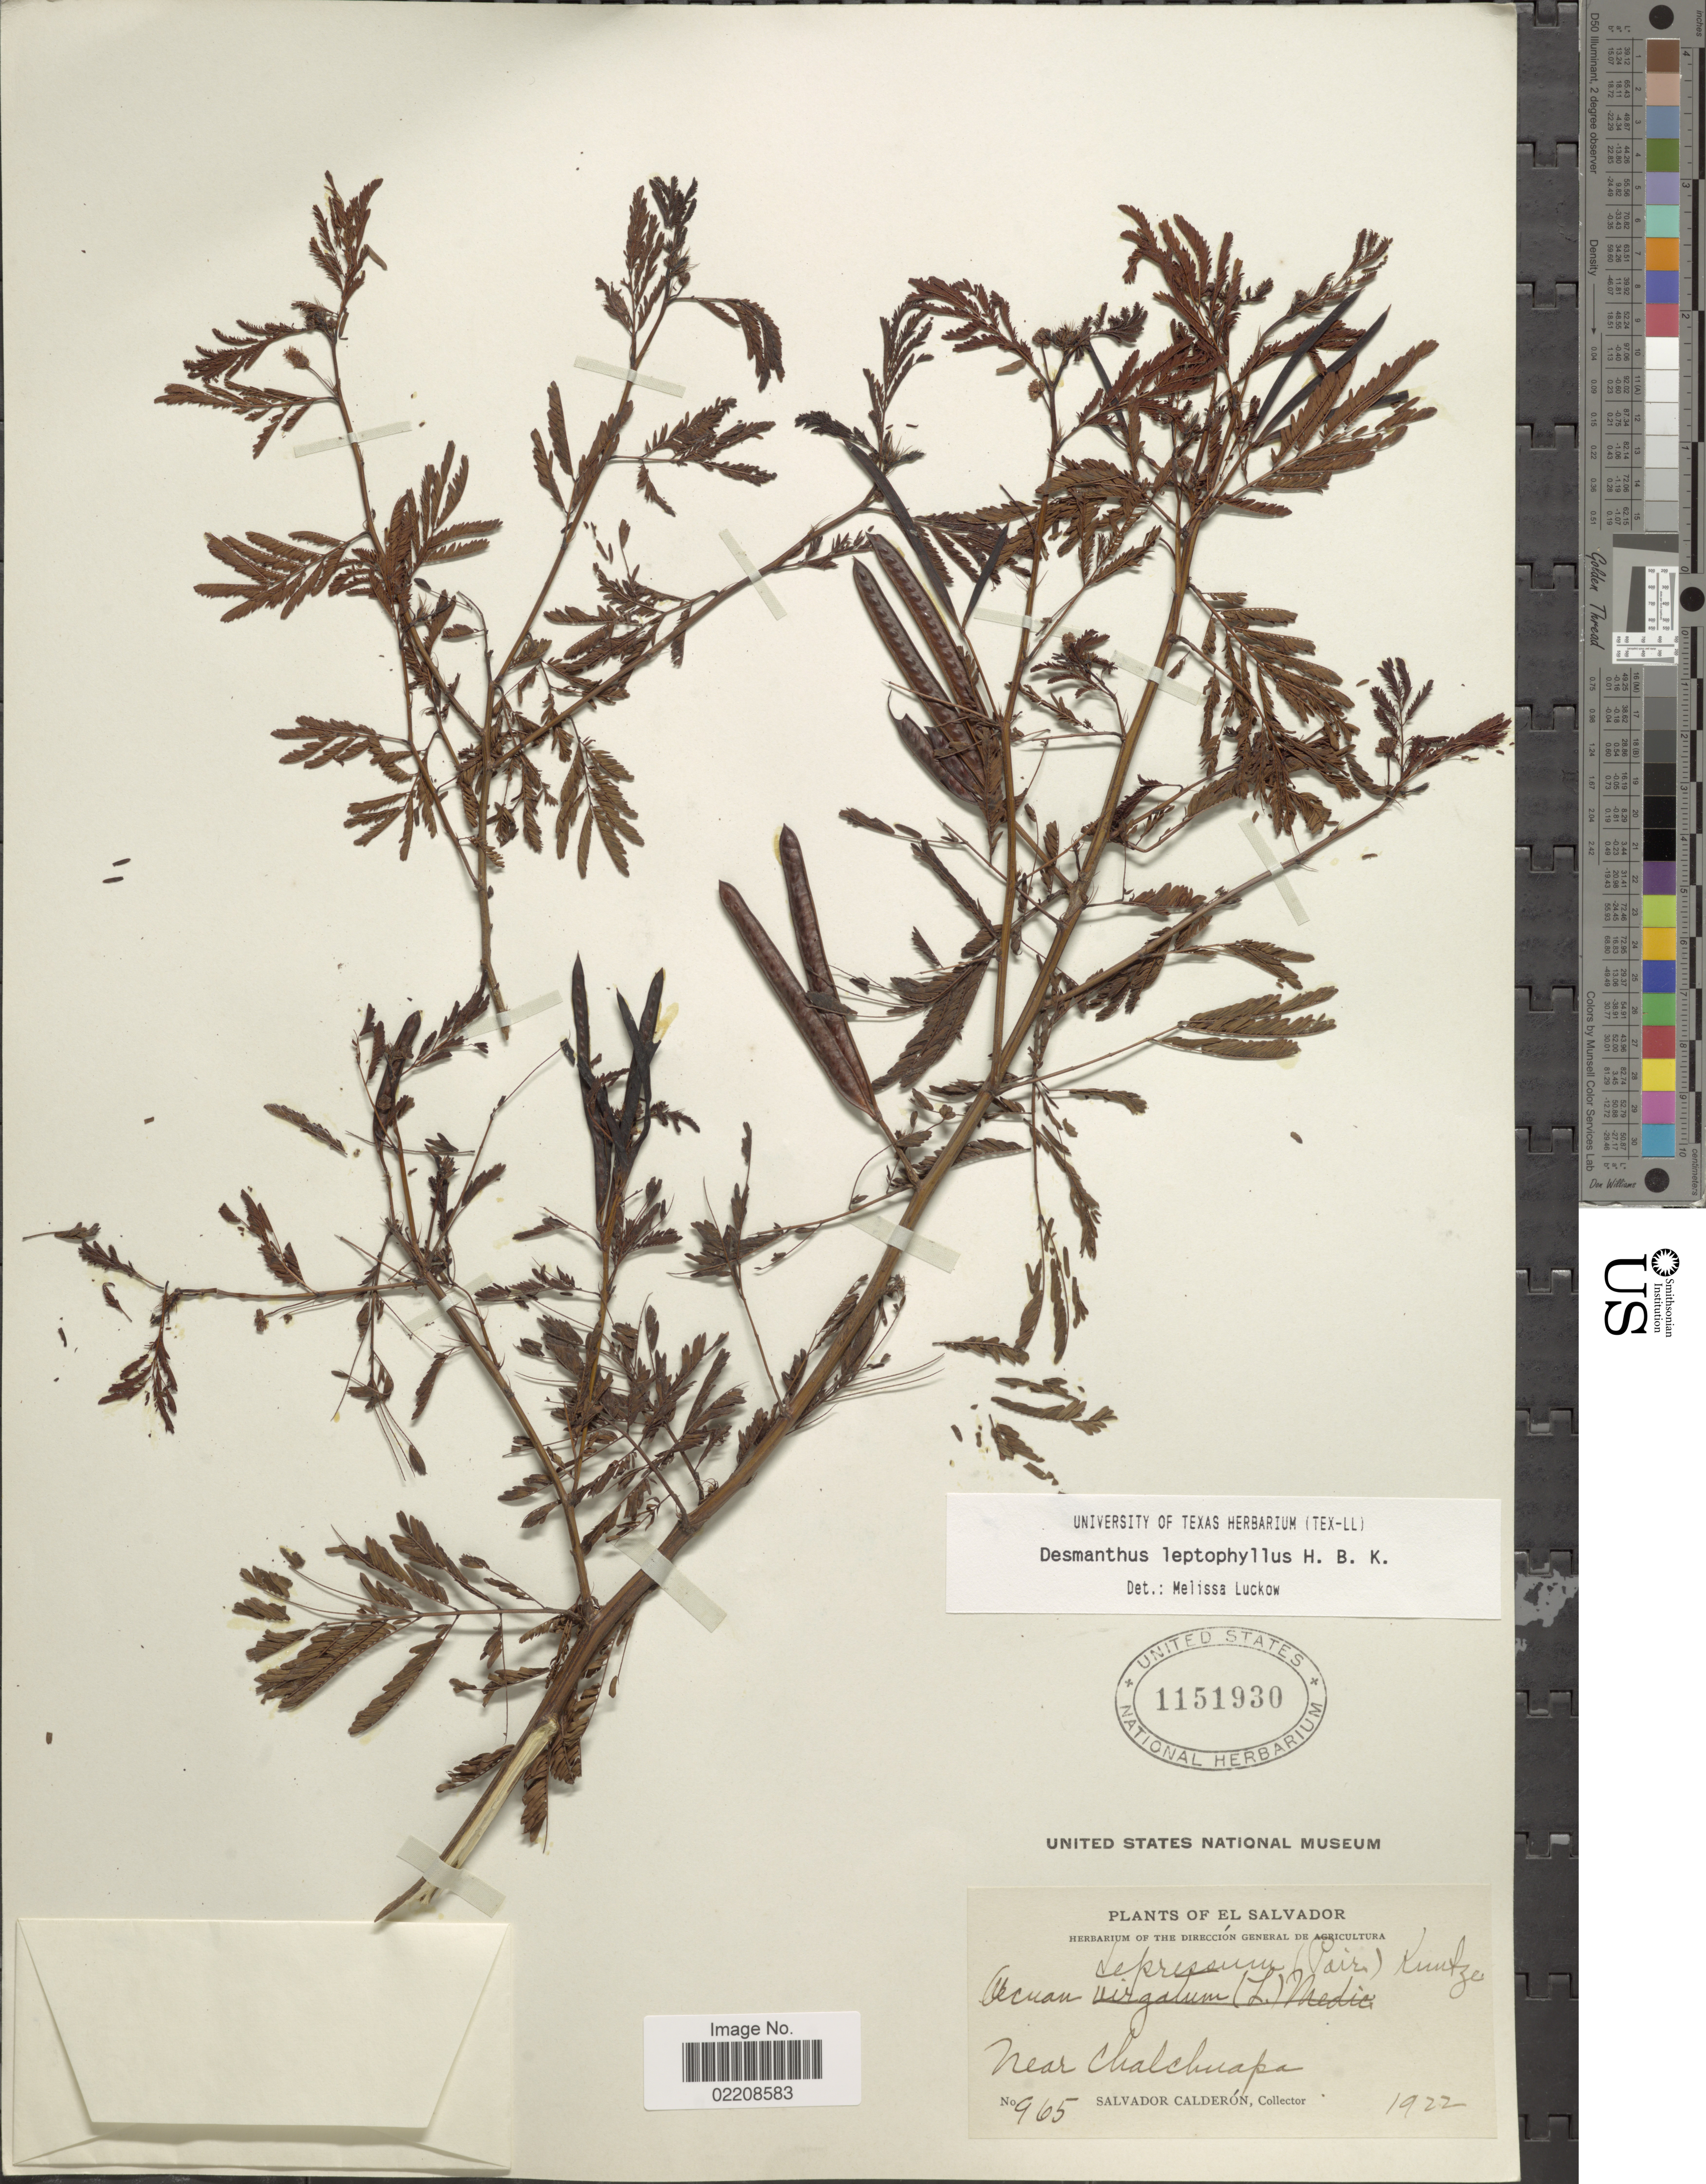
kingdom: Plantae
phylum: Tracheophyta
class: Magnoliopsida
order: Fabales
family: Fabaceae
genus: Desmanthus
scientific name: Desmanthus leptophyllus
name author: Kunth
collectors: S. Calderón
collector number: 965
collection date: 1922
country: El Salvador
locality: Near Chalchuape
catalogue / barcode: US 1151930